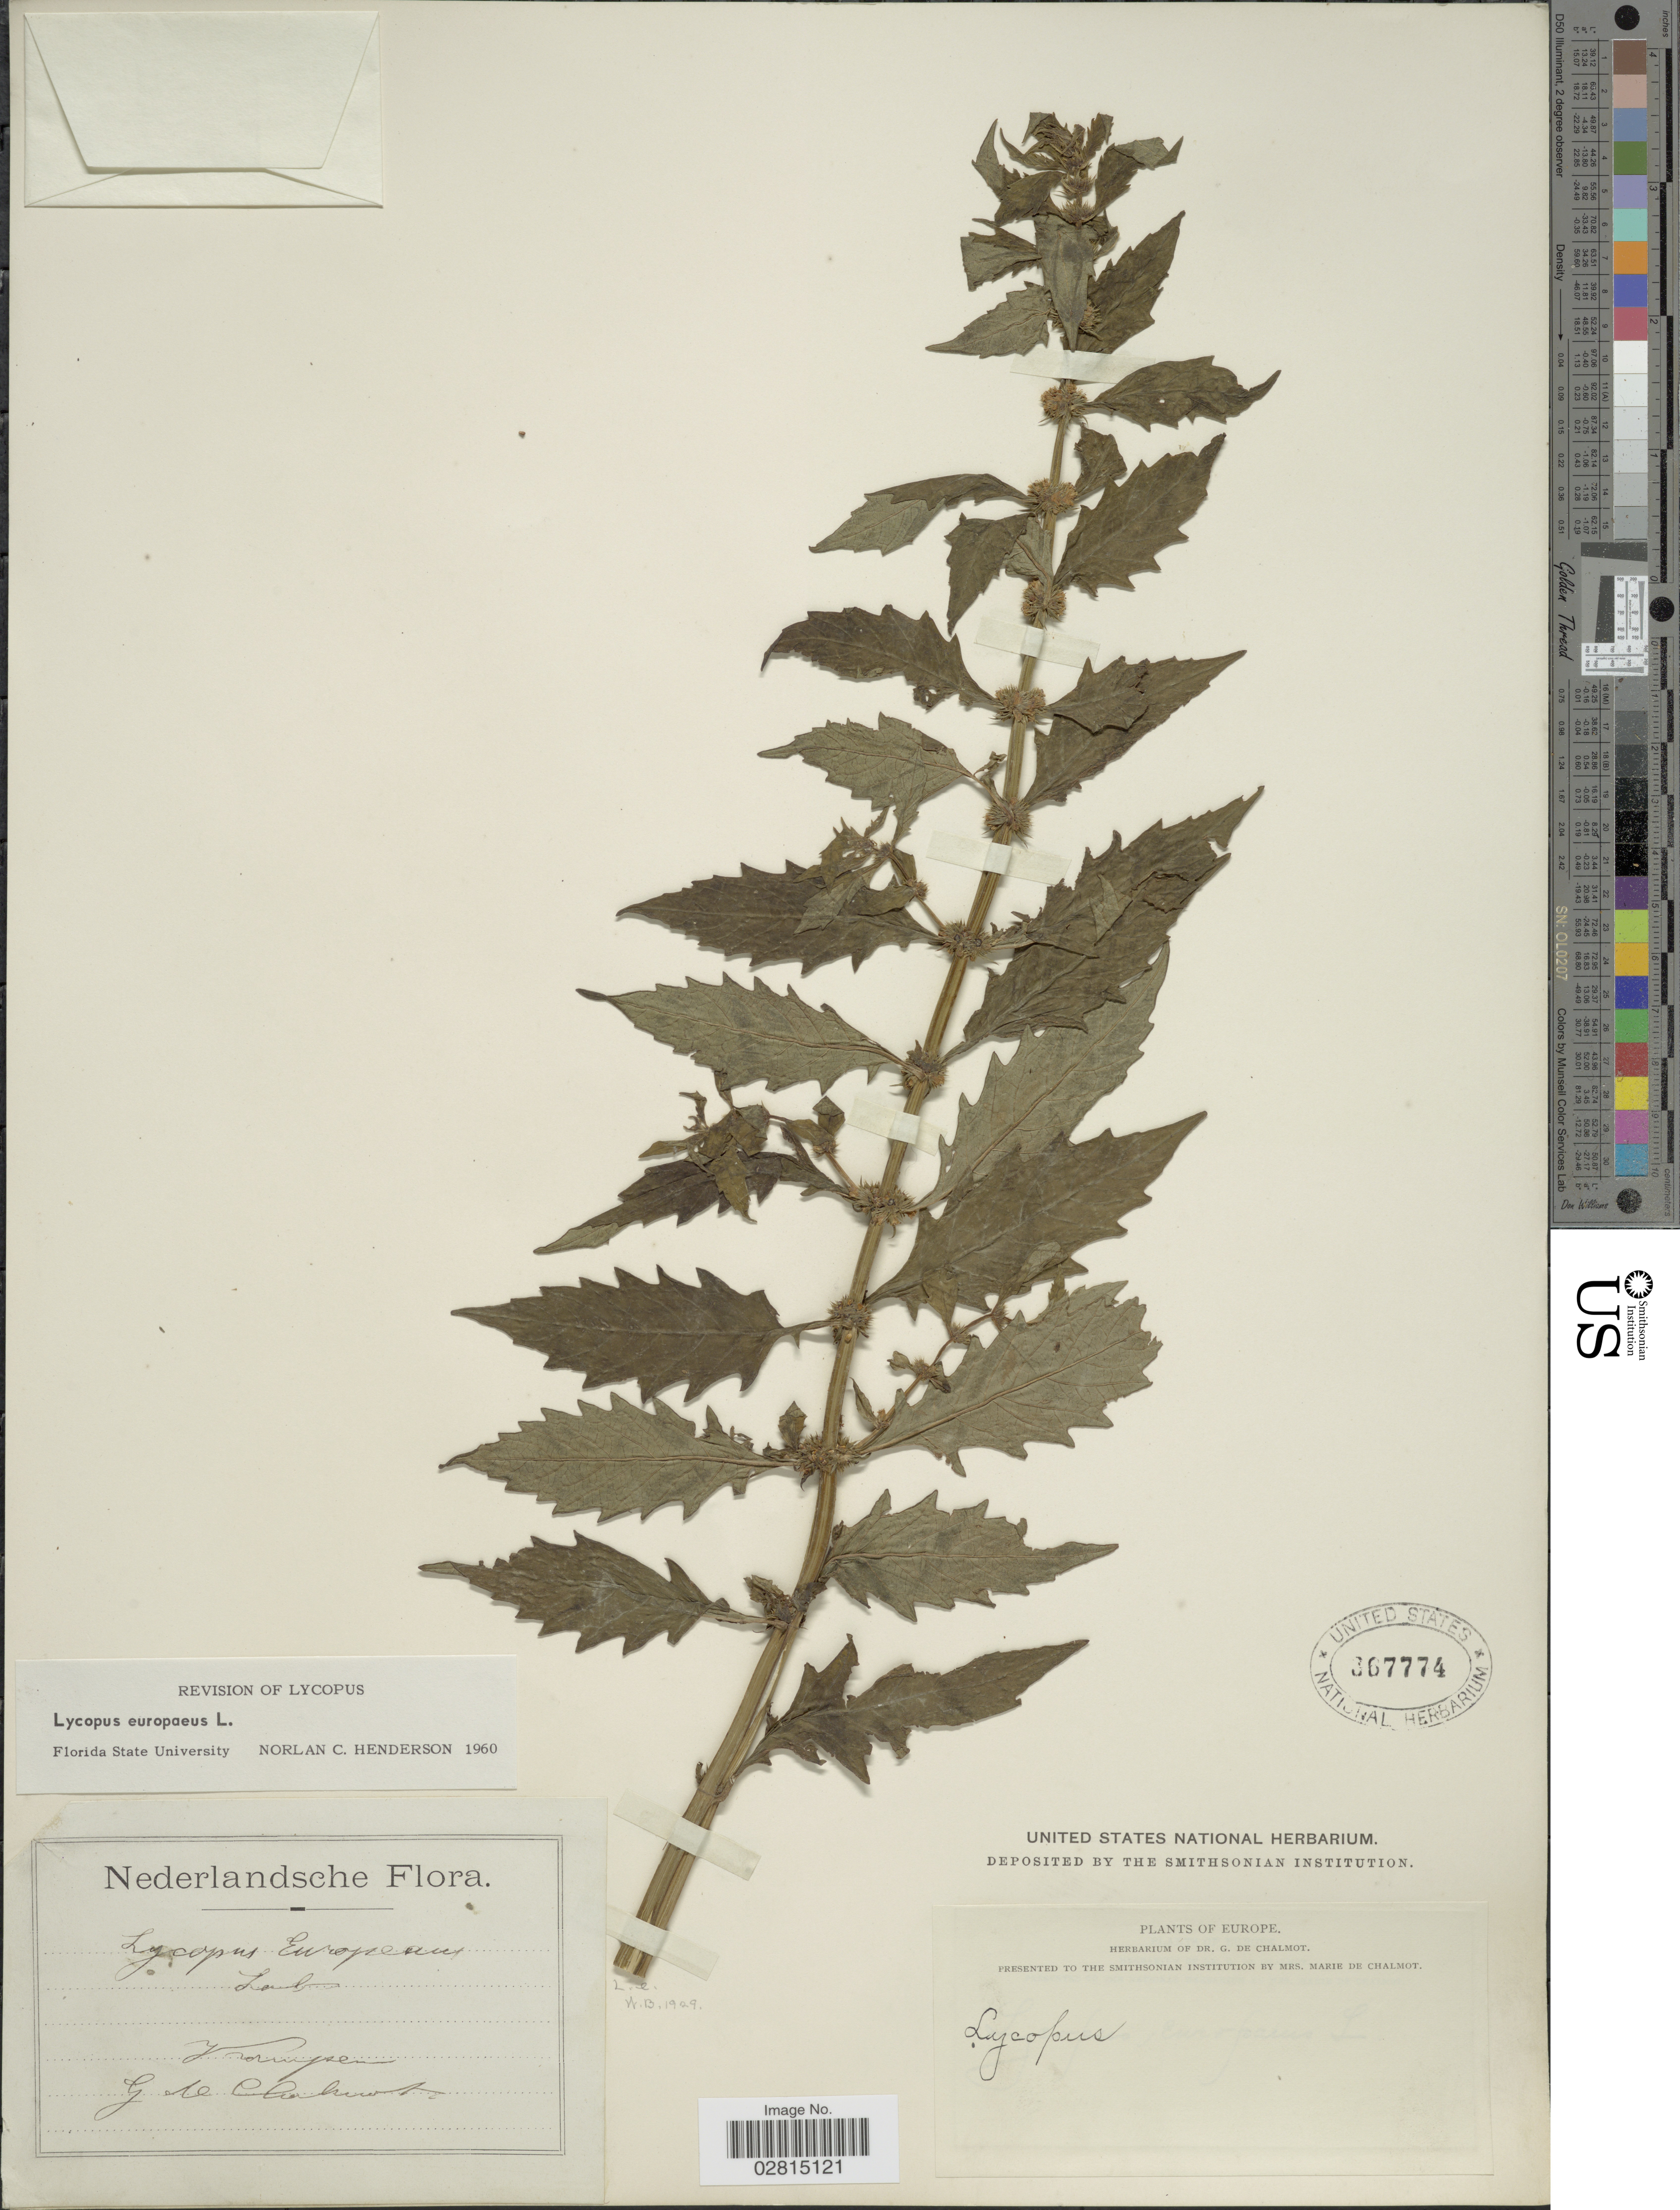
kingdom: Plantae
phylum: Tracheophyta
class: Magnoliopsida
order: Lamiales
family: Lamiaceae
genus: Lycopus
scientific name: Lycopus europaeus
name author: L.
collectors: G. de Chalmot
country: Netherlands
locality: Kampsen.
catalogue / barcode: US 367774